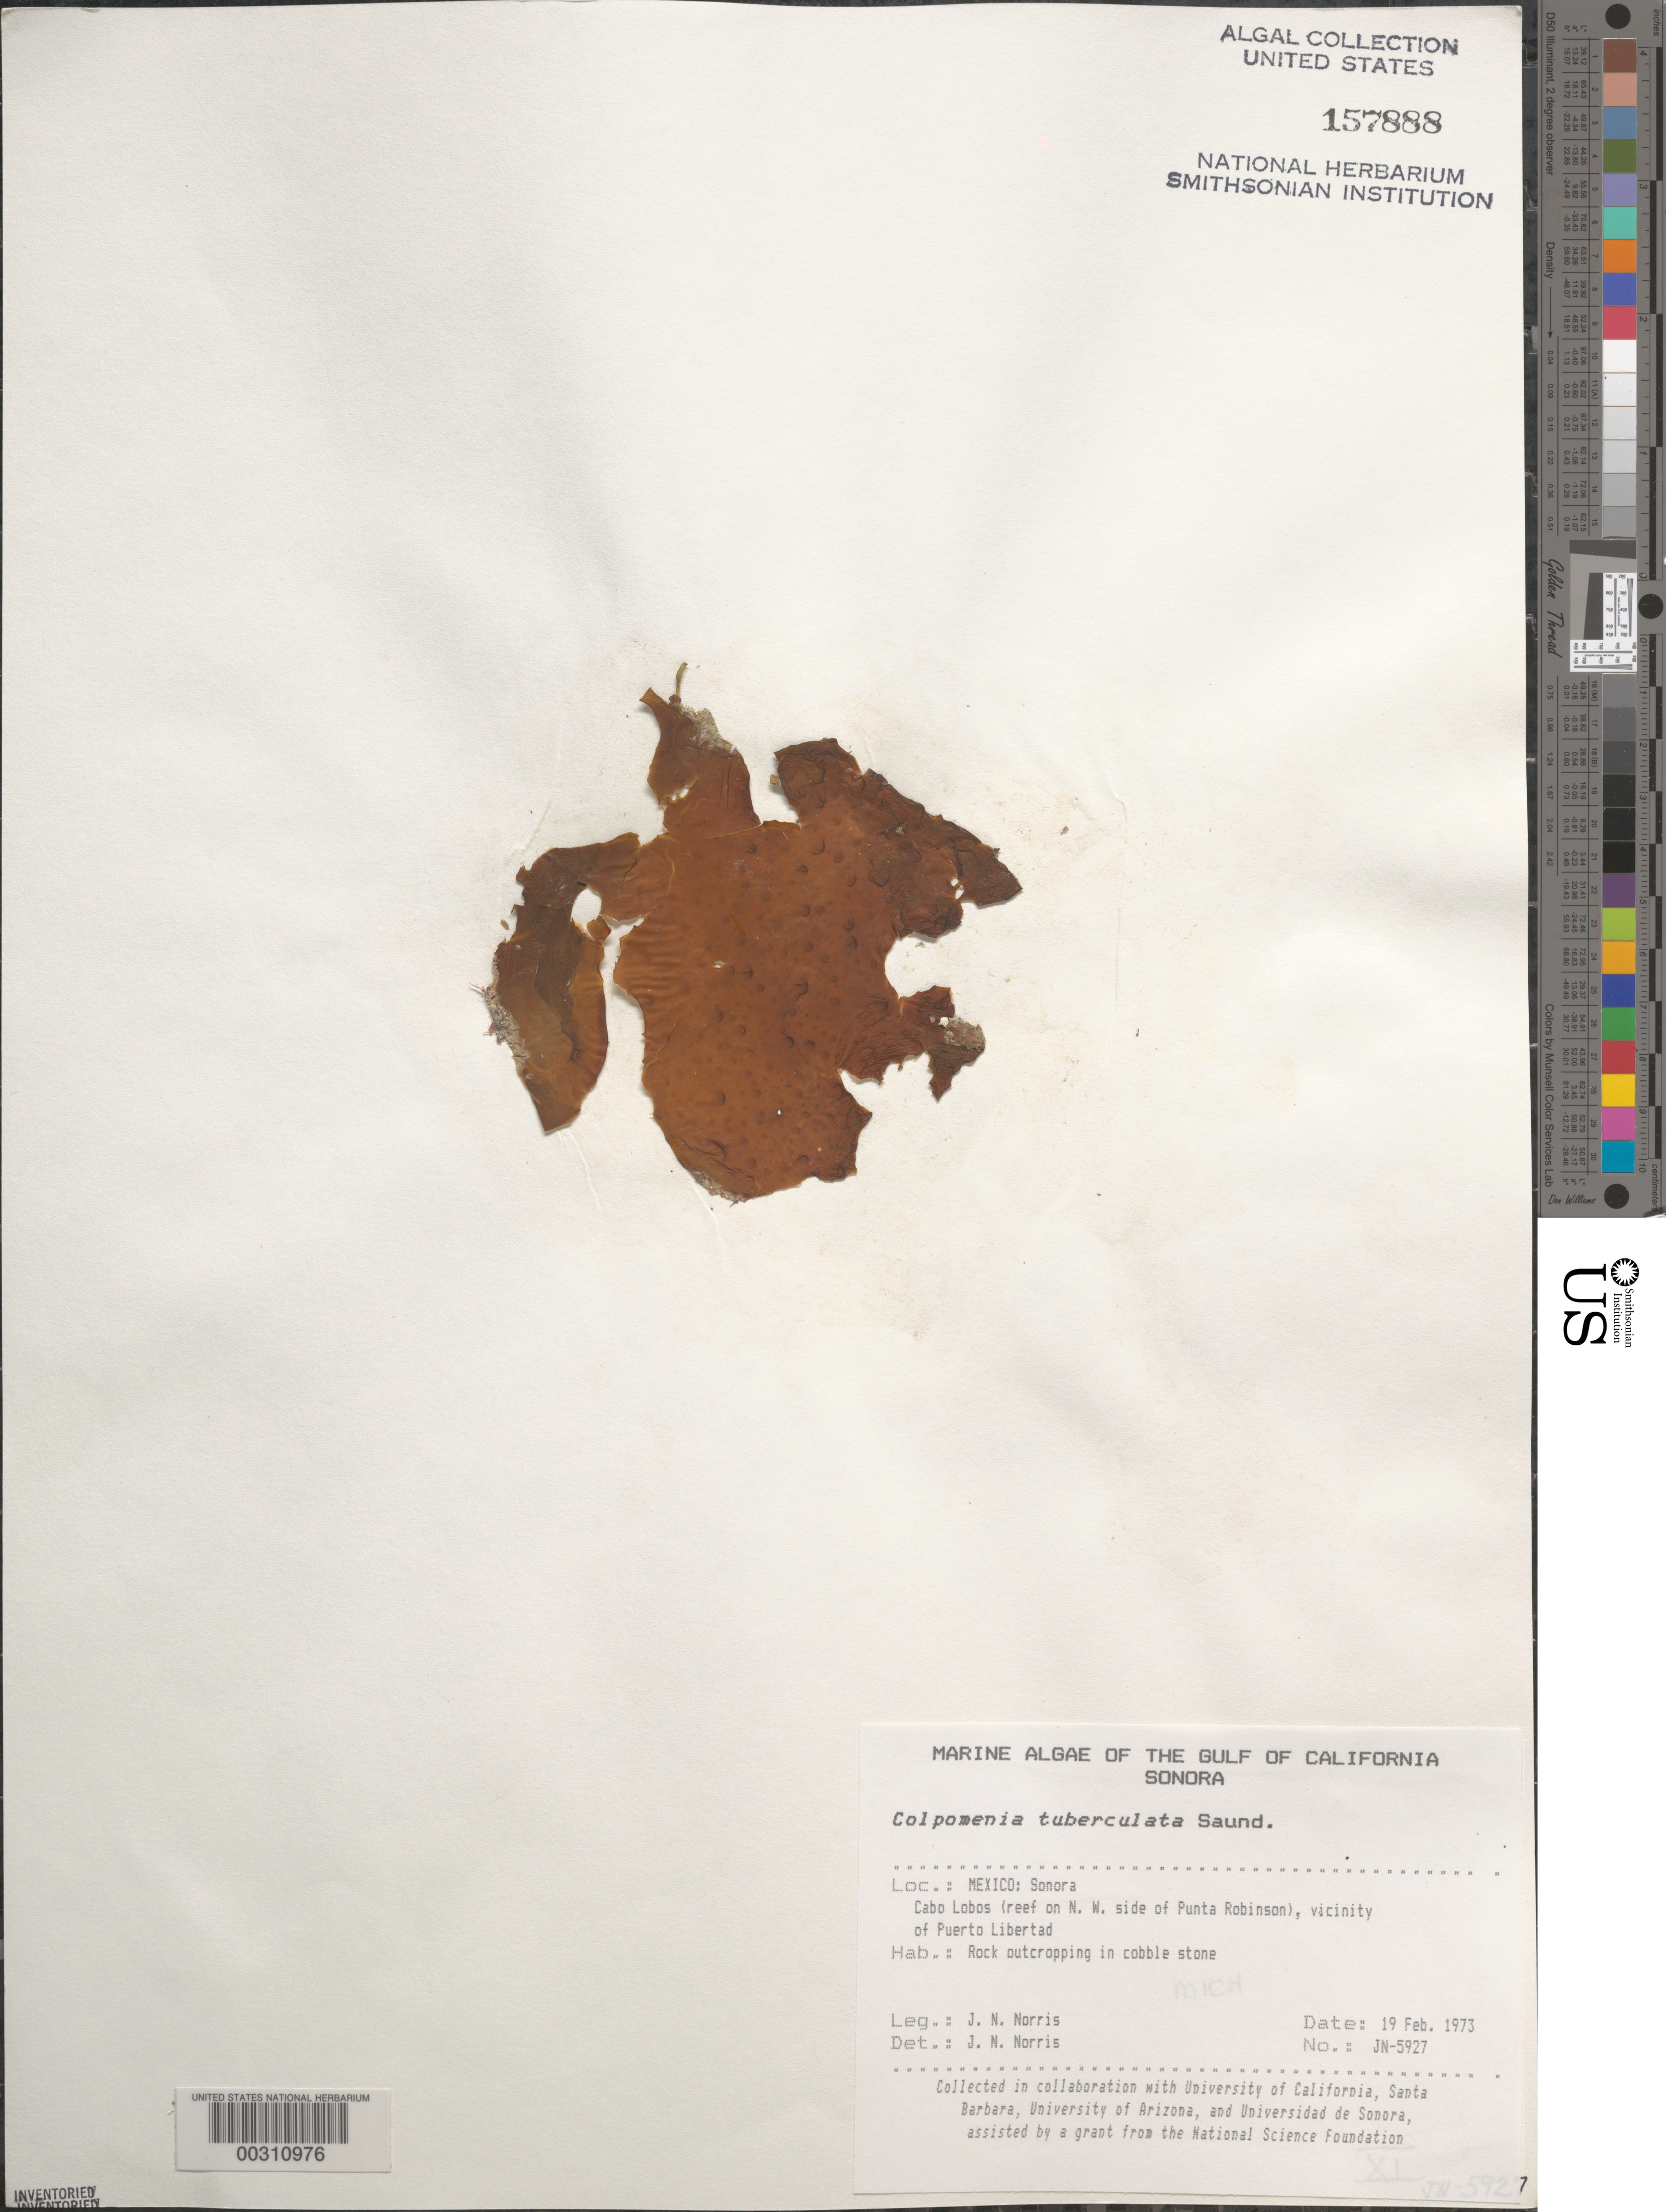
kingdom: Chromista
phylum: Ochrophyta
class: Phaeophyceae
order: Scytosiphonales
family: Scytosiphonaceae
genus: Colpomenia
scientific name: Colpomenia tuberculata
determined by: Norris, James N.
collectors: J. N. Norris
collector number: JN-5927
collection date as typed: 19 Feb 1973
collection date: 1973-02-19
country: Mexico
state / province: Sonora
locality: Cabo Lobos, northwest Punta Robinson, Puerto Libertad area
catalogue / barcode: US 157888